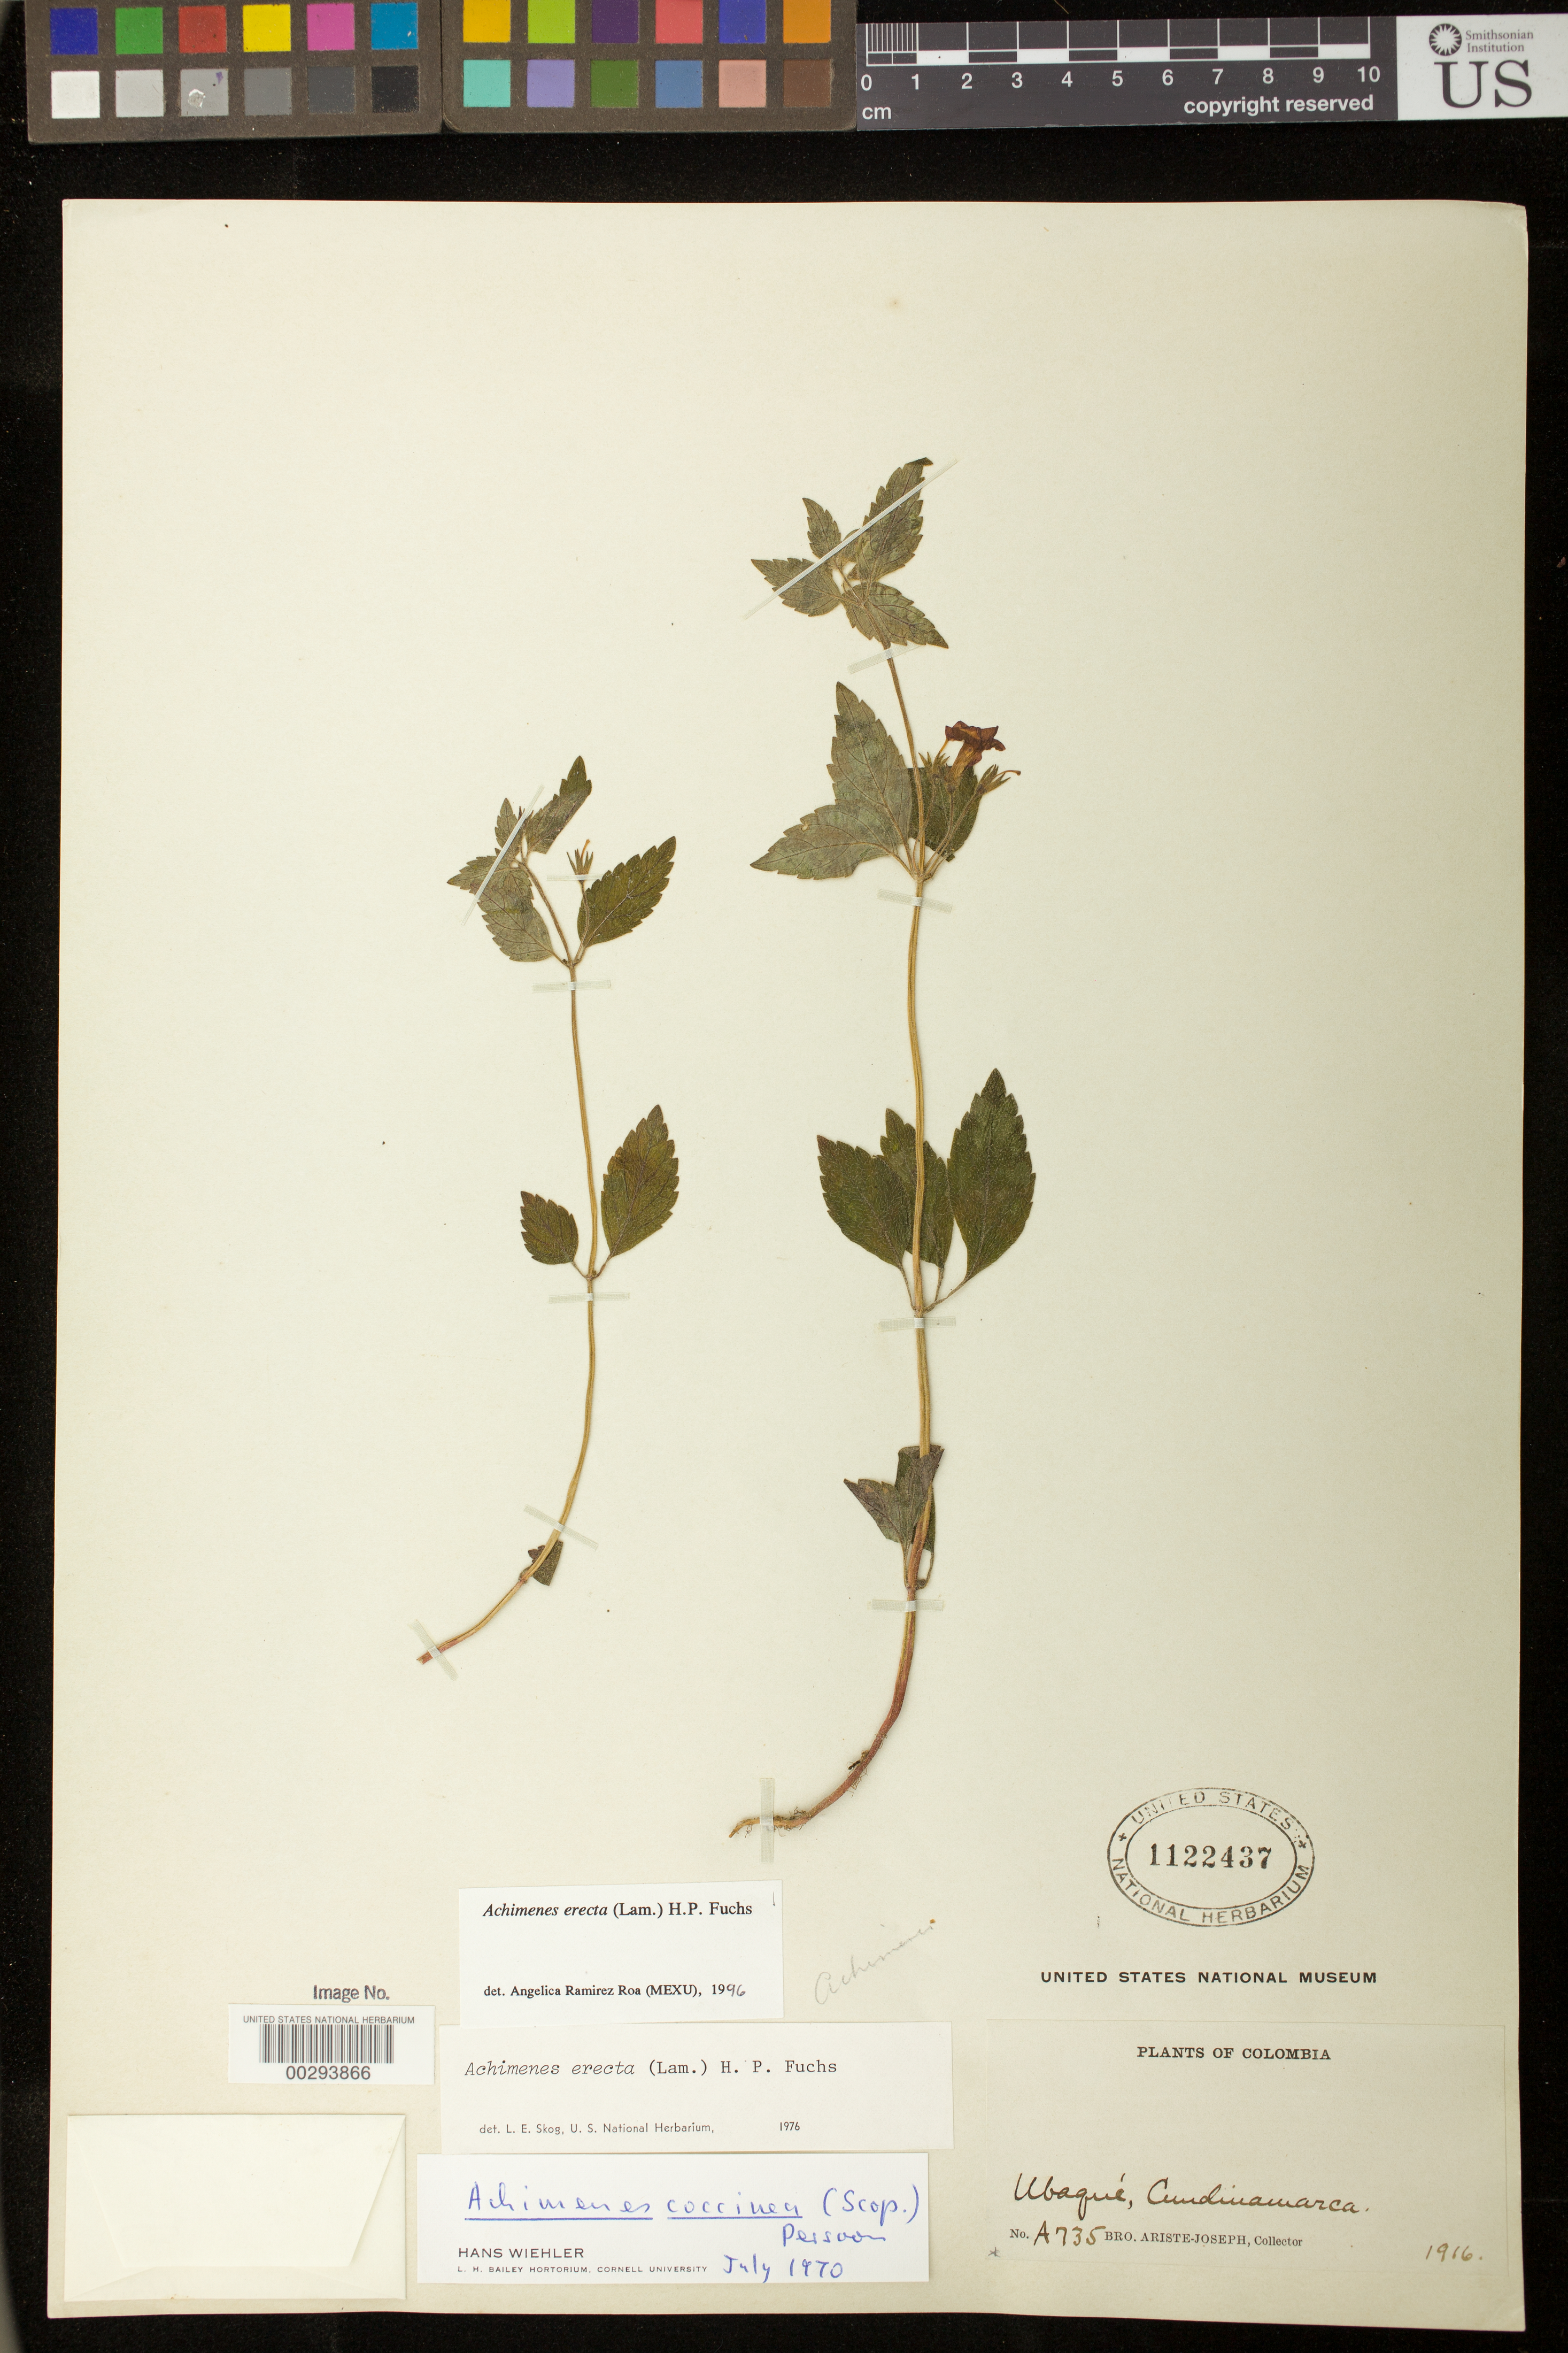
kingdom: Plantae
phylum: Tracheophyta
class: Magnoliopsida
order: Lamiales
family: Gesneriaceae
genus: Achimenes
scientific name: Achimenes erecta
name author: (Lam.) H.P. Fuchs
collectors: Bro. Ariste-Joseph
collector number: A 735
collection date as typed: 1916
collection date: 1916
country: Colombia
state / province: Cundinamarca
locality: Ubaqué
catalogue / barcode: US 1122437